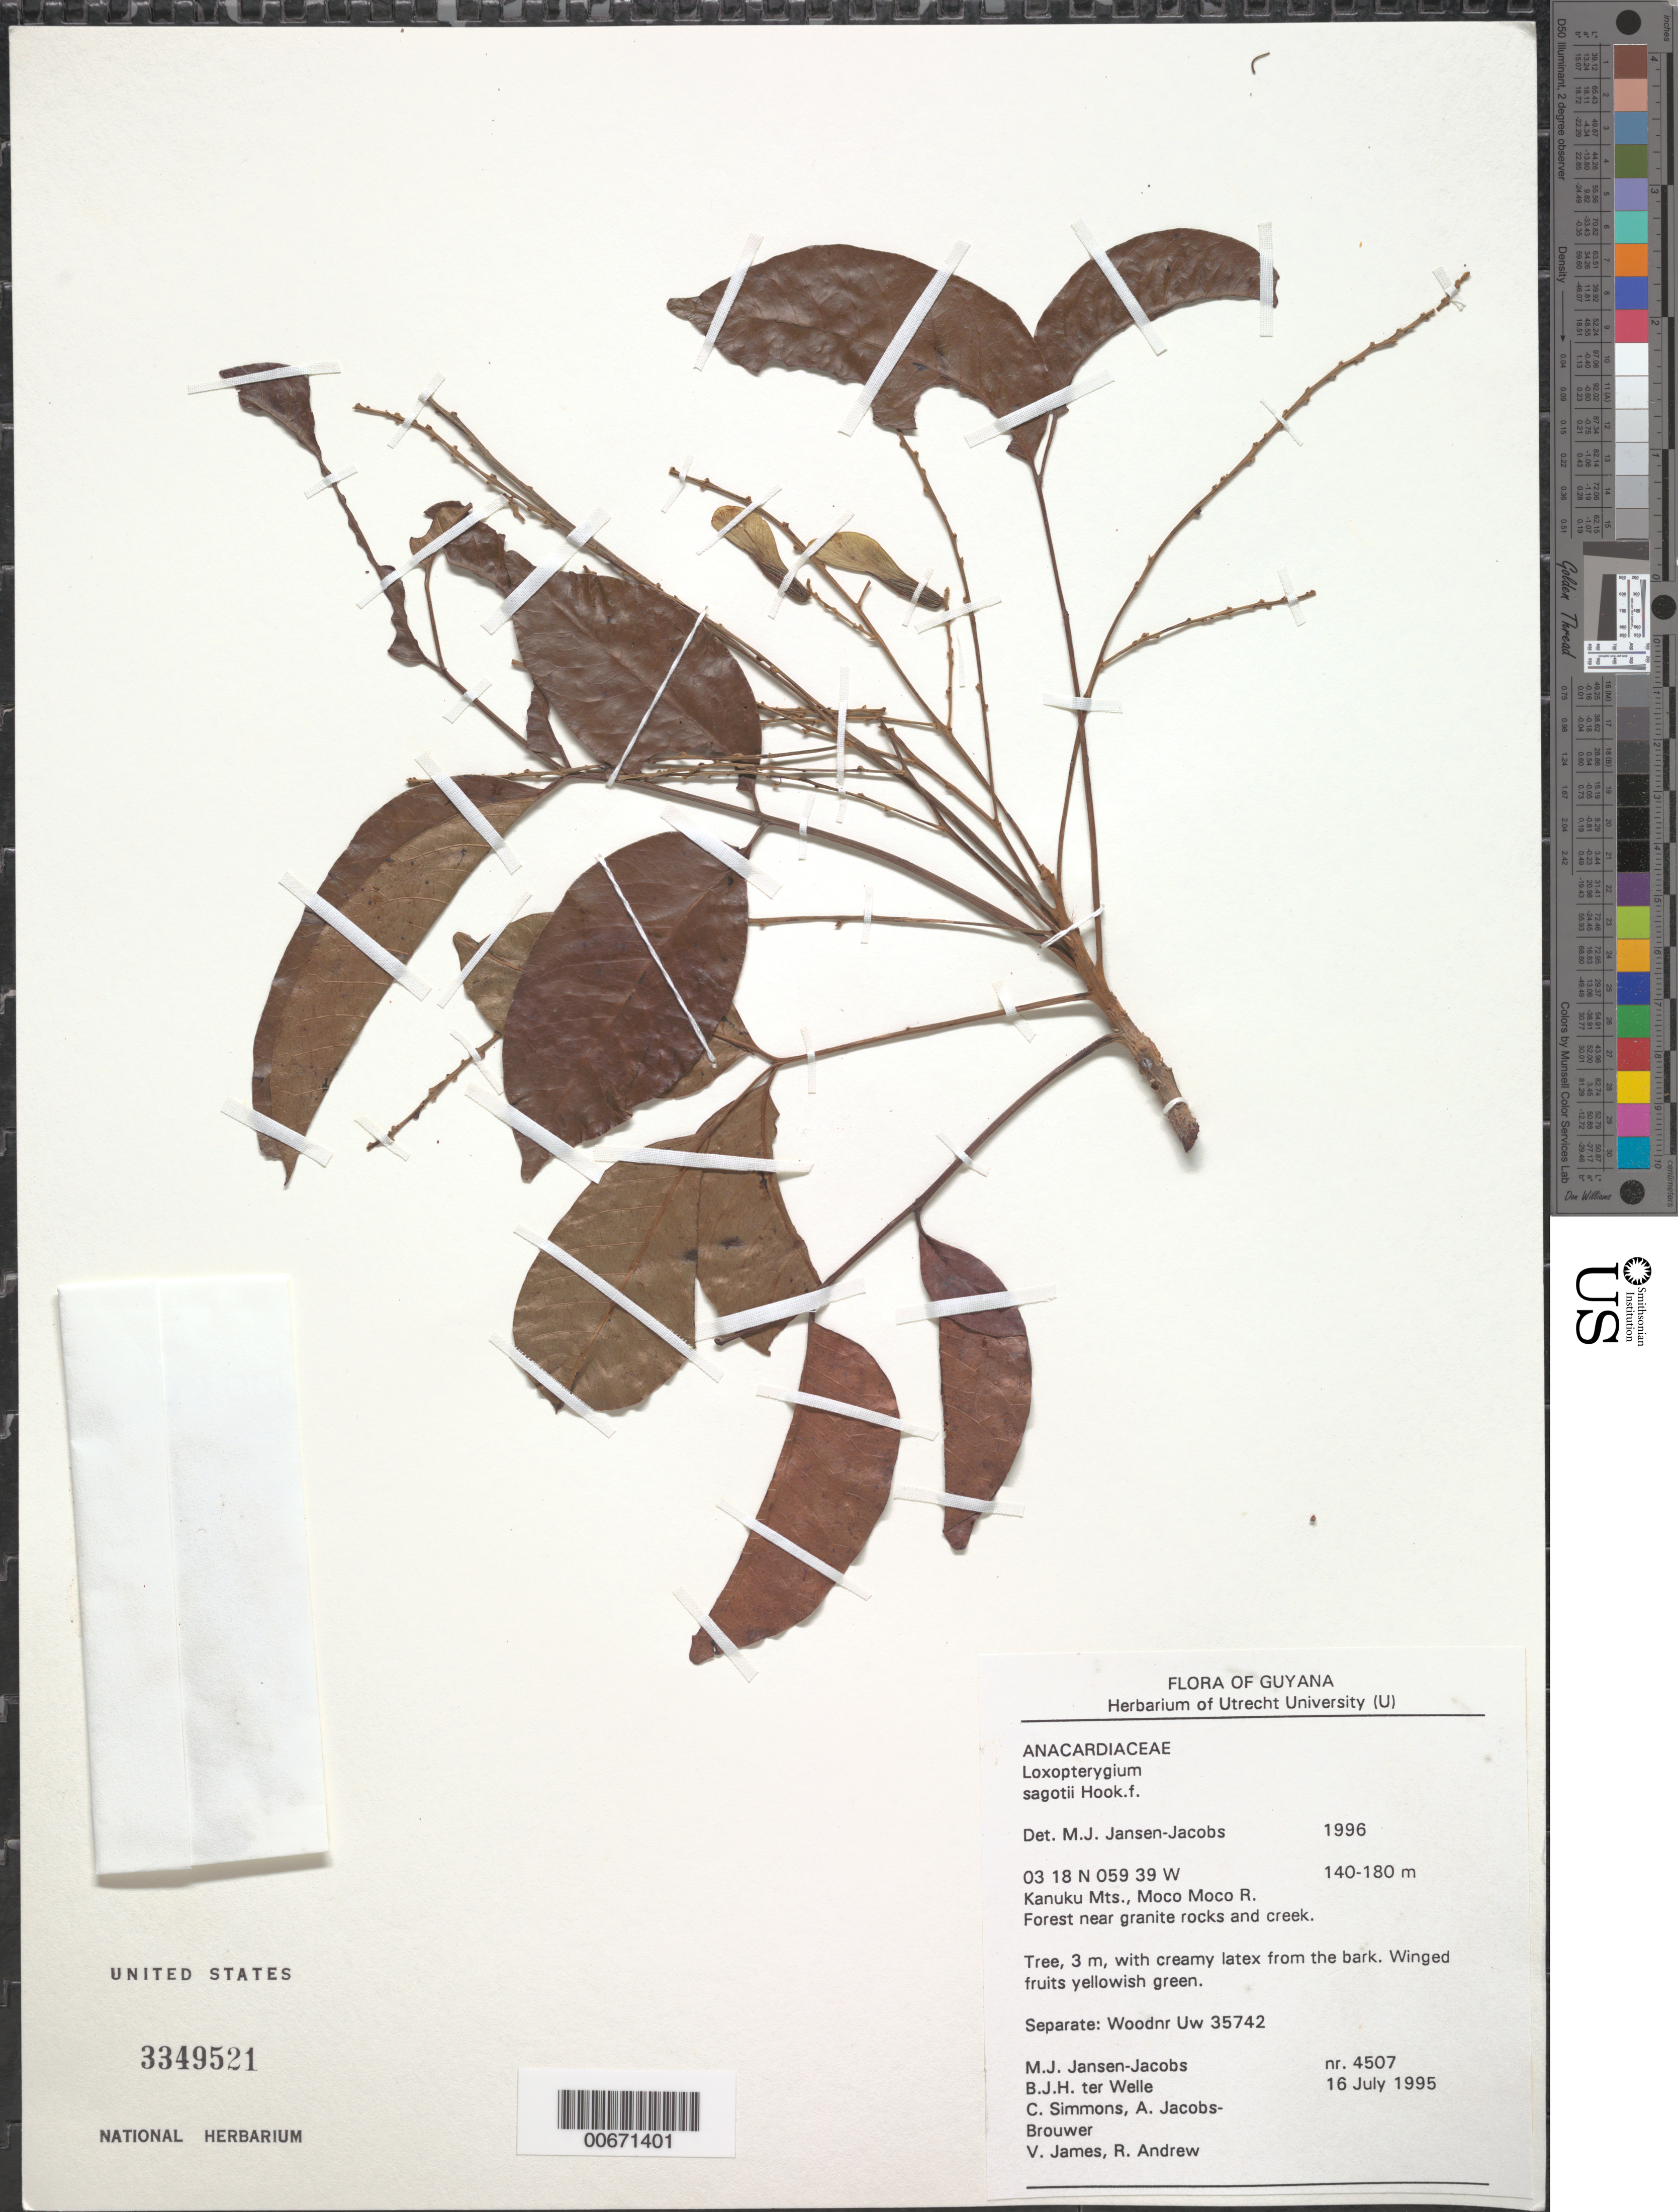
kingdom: Plantae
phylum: Tracheophyta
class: Magnoliopsida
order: Sapindales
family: Anacardiaceae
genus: Loxopterygium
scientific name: Loxopterygium sagotii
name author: Hook. f.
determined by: Goldberg, Aaron, (US), NMNH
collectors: M. J. Jansen-Jacobs, B. Welle, C. Simmons, A. Jacobs-Brouwer, V. James & R. Andrew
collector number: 4507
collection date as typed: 16-Jul-95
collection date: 1995-07-16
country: Guyana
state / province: U. Takutu-U. Essequibo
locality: Moco Moco River, Kanuku Mts.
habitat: Forest near granite rocks and creek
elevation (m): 140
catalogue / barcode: US 3349521